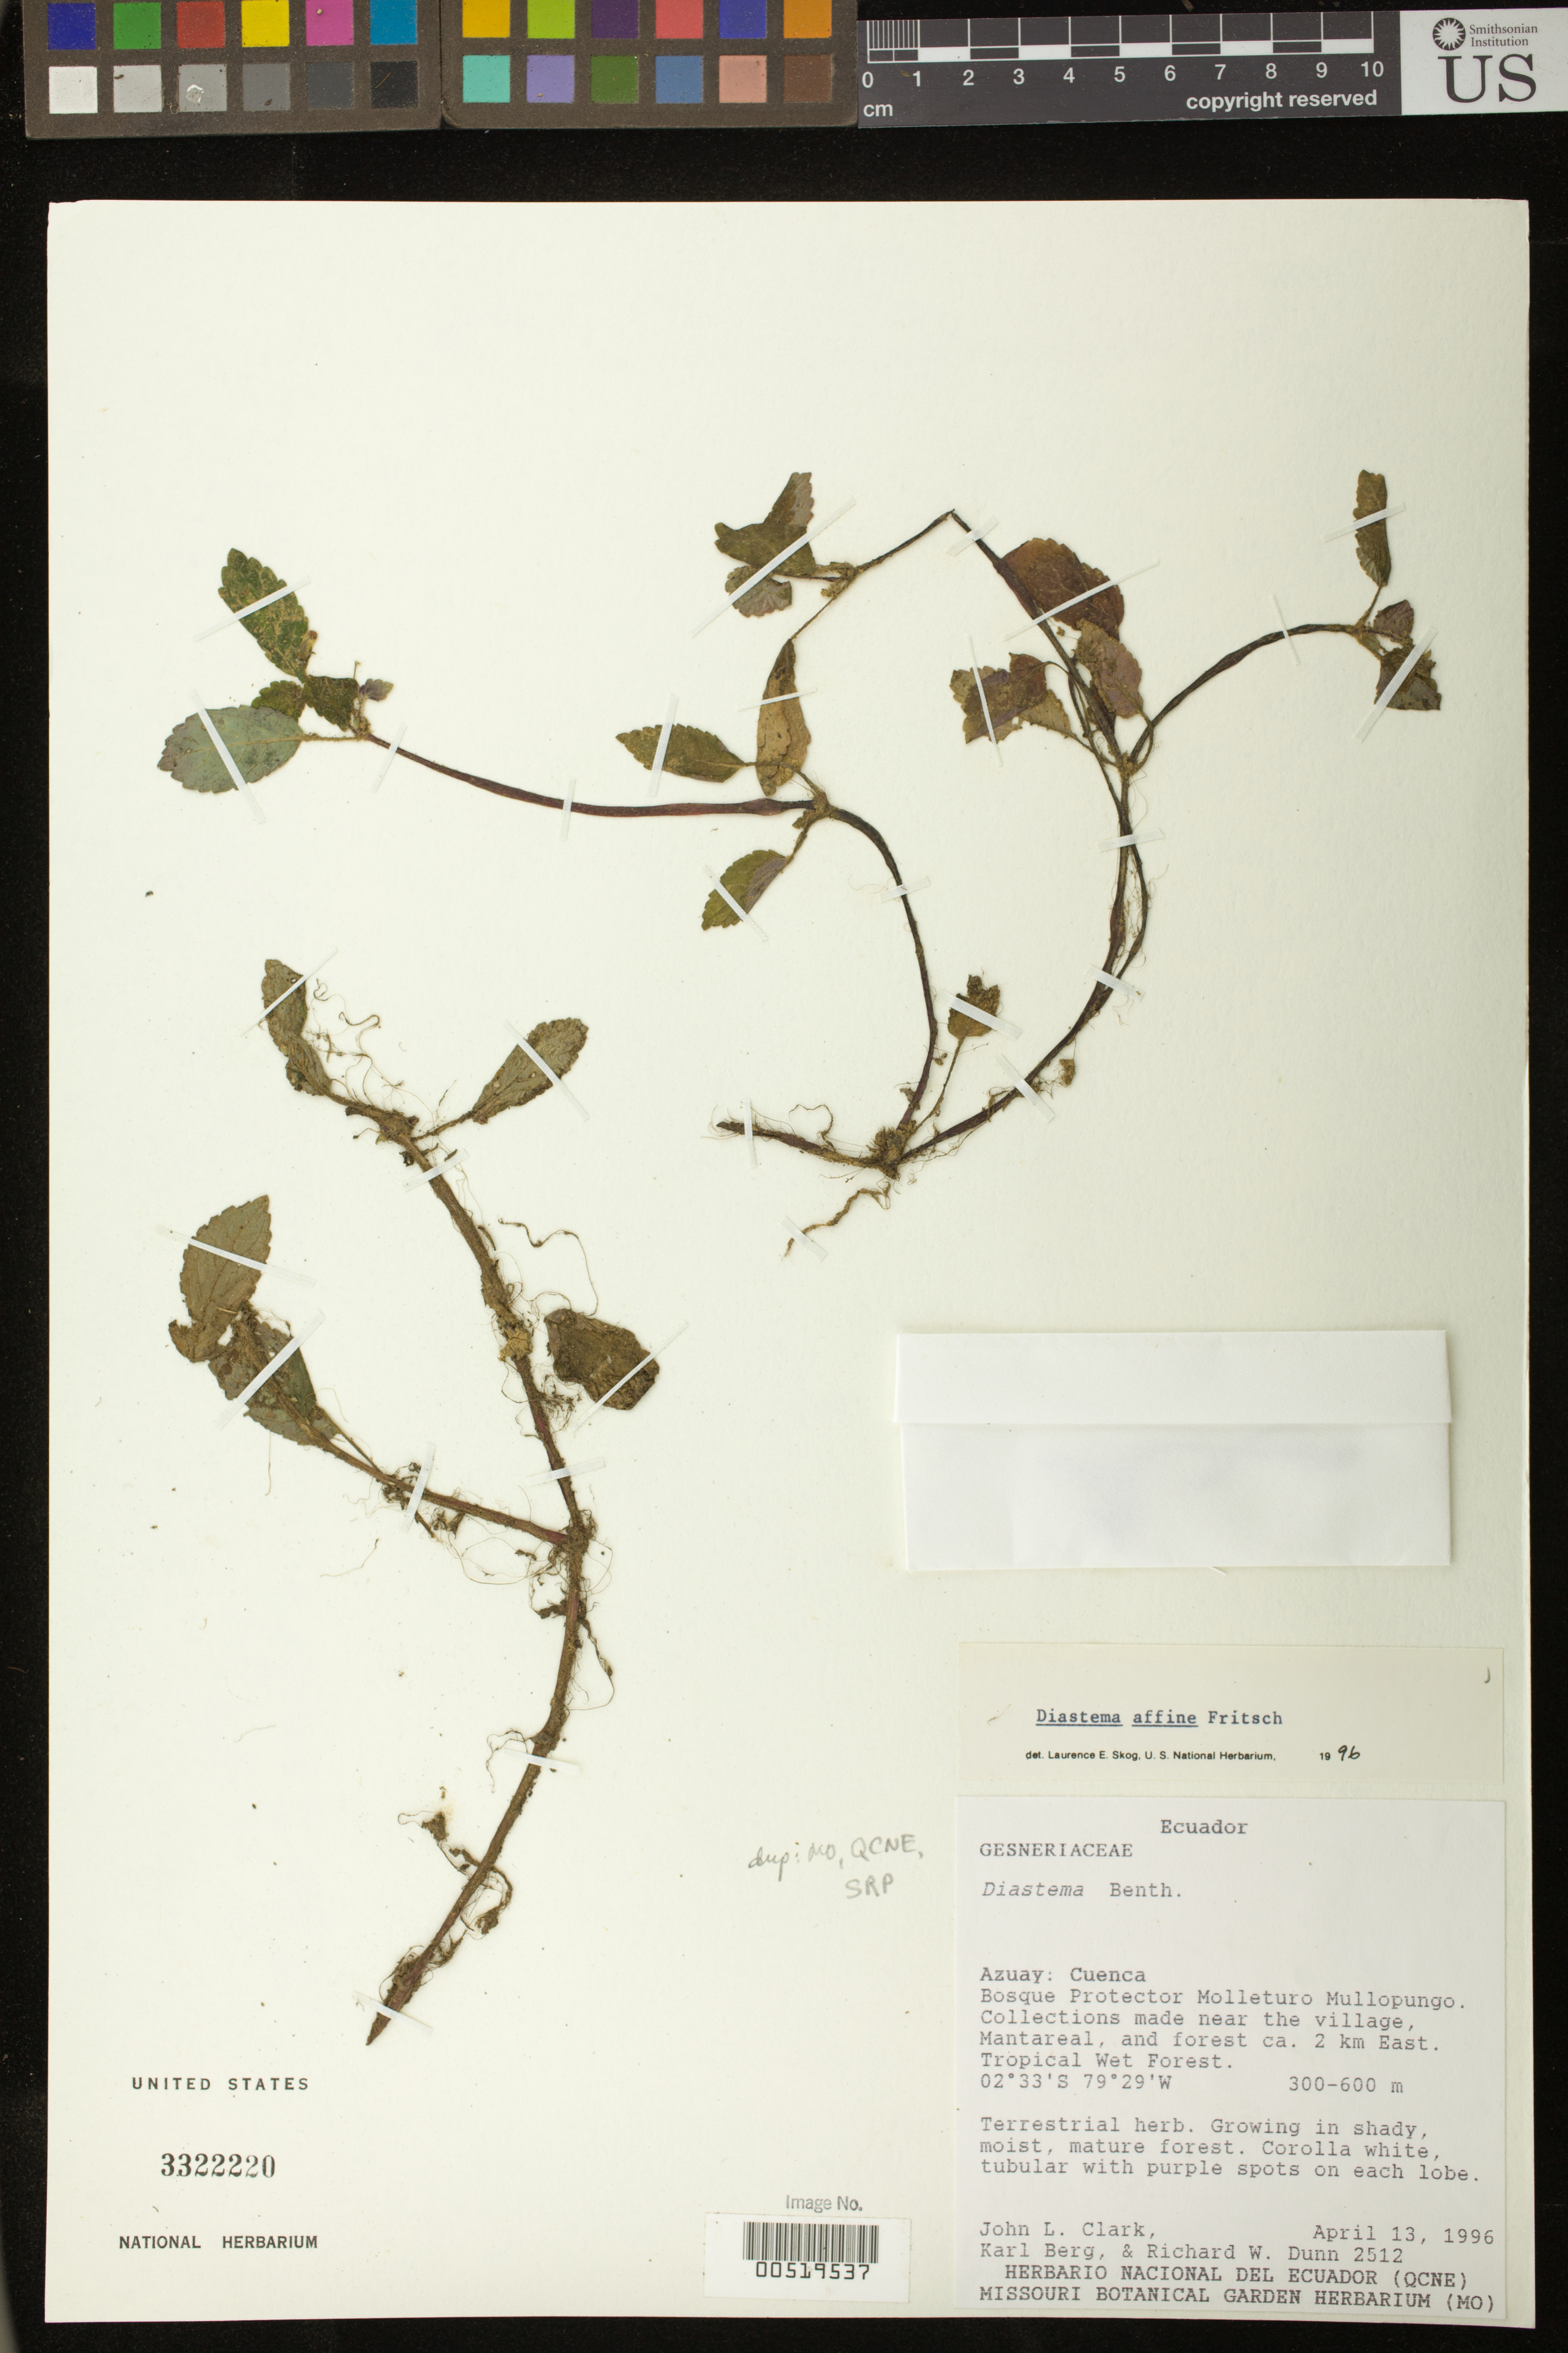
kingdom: Plantae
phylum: Tracheophyta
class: Magnoliopsida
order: Lamiales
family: Gesneriaceae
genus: Diastema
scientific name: Diastema affine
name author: Fritsch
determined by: Skog, Laurence E.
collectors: J. L. Clark, K. Berg & R. Dunn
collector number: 2512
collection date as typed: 13 Apr 1996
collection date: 1996-04-13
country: Ecuador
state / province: Azuay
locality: Cuenca: Bosque Protector Molleturo Mullopungo, near the village, Mantareal, and forest ca. 2 km E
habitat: Tropical wet forest; in shady, moist, mature forest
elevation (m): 300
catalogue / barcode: US 3322220